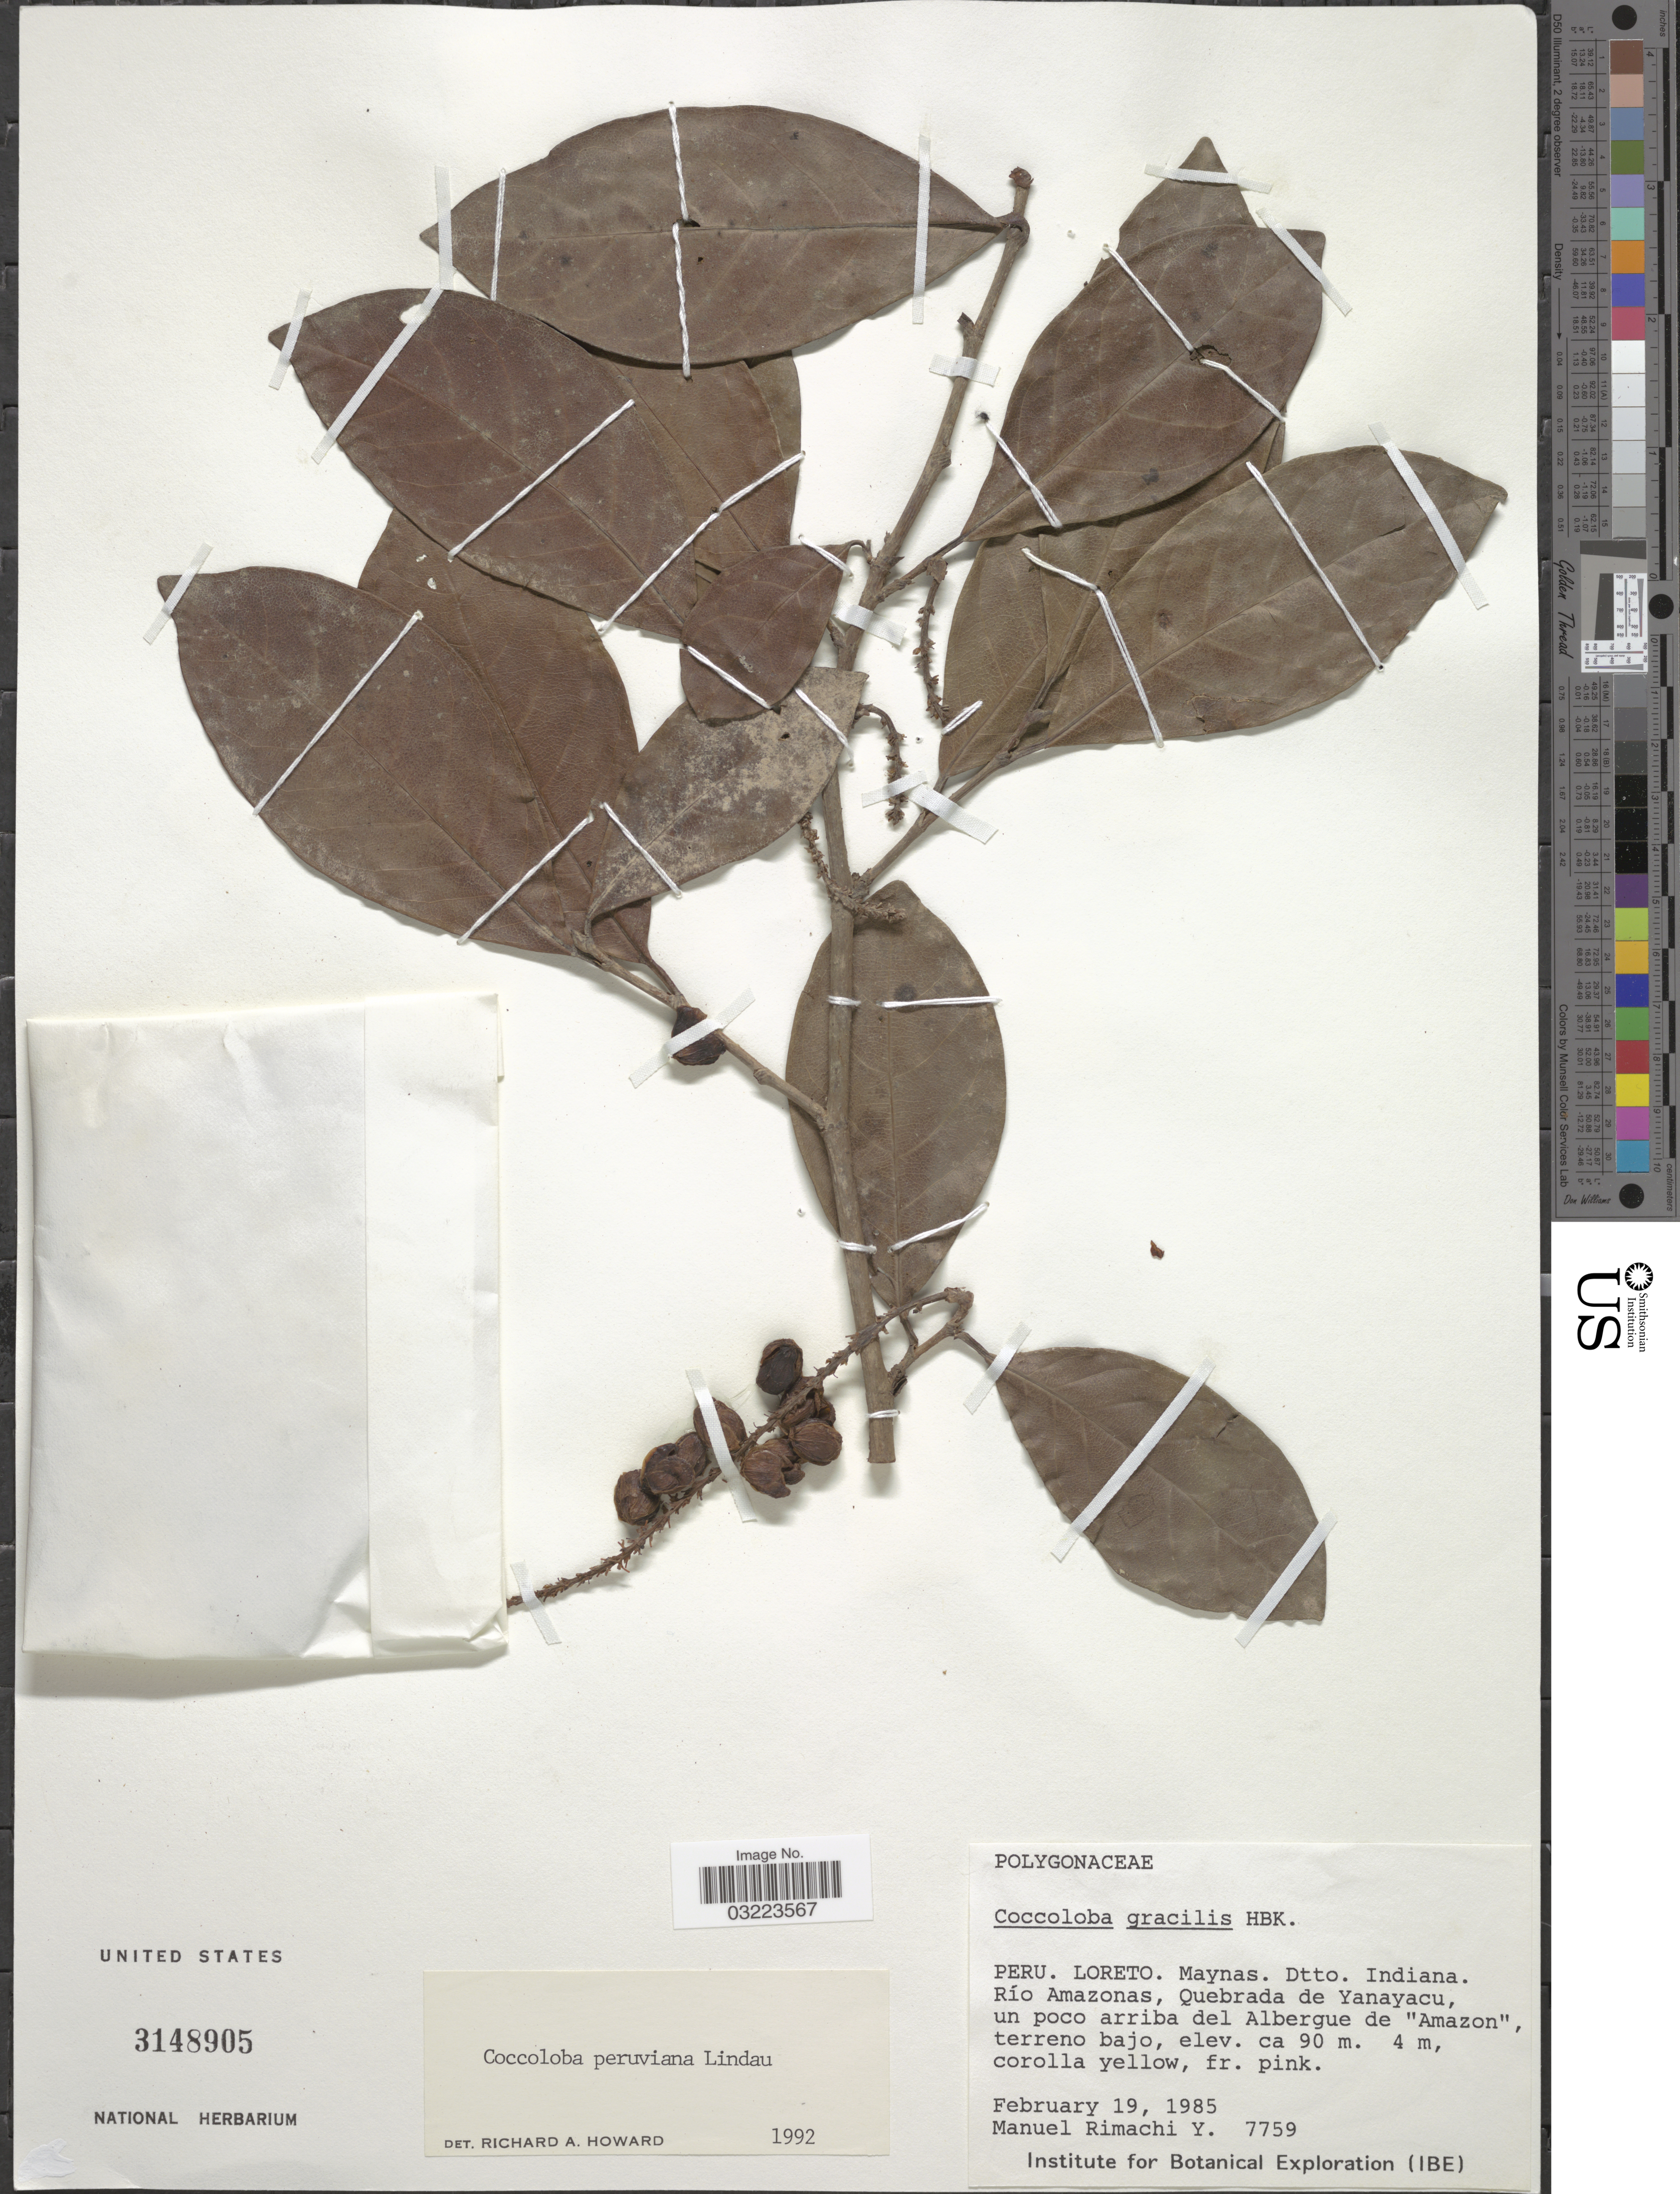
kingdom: Plantae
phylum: Tracheophyta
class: Magnoliopsida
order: Caryophyllales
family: Polygonaceae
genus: Coccoloba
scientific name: Coccoloba peruviana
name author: Lindau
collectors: M. Rimachi Y.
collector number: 7759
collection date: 1985-02-19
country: Peru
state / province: Loreto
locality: Maynas. Dtto. Indiana. Río Amazonas, Quebrada de Yanayacu, un poco arriba del Albergue de "Amazon".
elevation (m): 90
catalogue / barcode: US 3148905